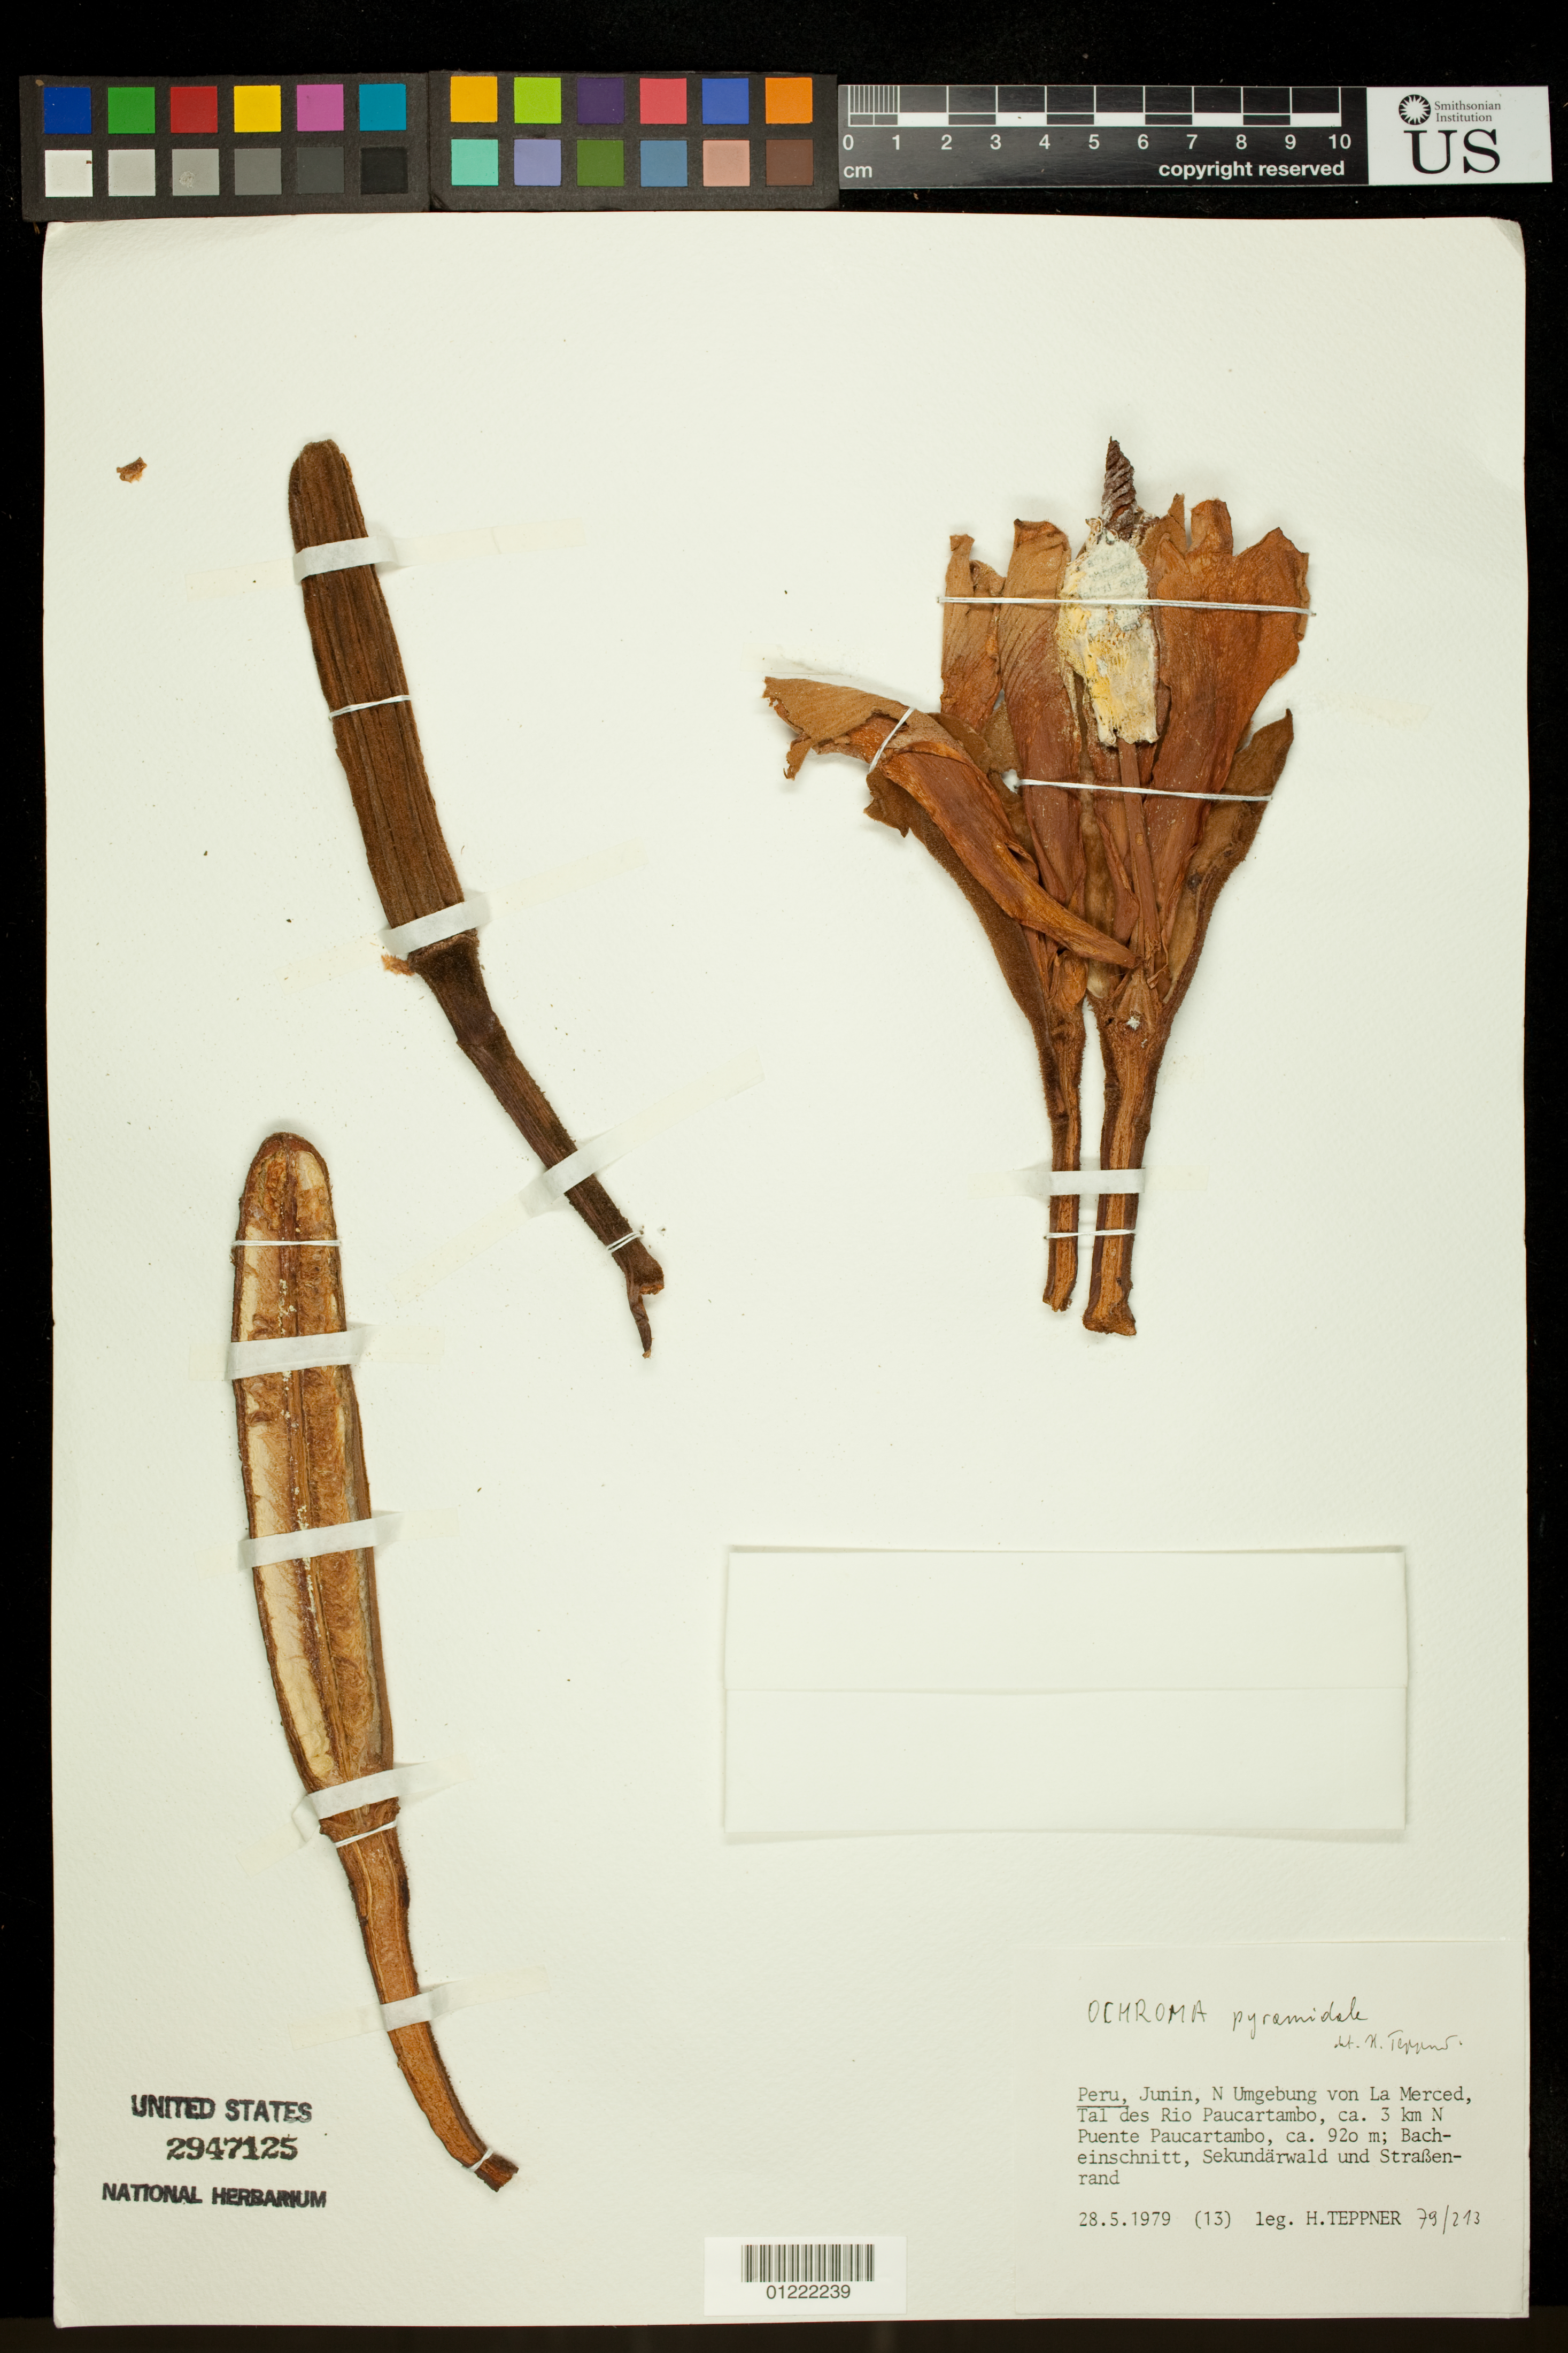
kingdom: Plantae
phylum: Tracheophyta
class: Magnoliopsida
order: Malvales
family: Malvaceae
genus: Ochroma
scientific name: Ochroma pyramidale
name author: (Cav. ex Lam.) Urb.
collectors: H. Teppner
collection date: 1979-05-28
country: Peru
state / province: Junín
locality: N Umgebung von La Merced, Tal des Rio Paucartambo, ca. 3 km N Puente Paucartambo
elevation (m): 920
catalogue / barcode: US 2947125